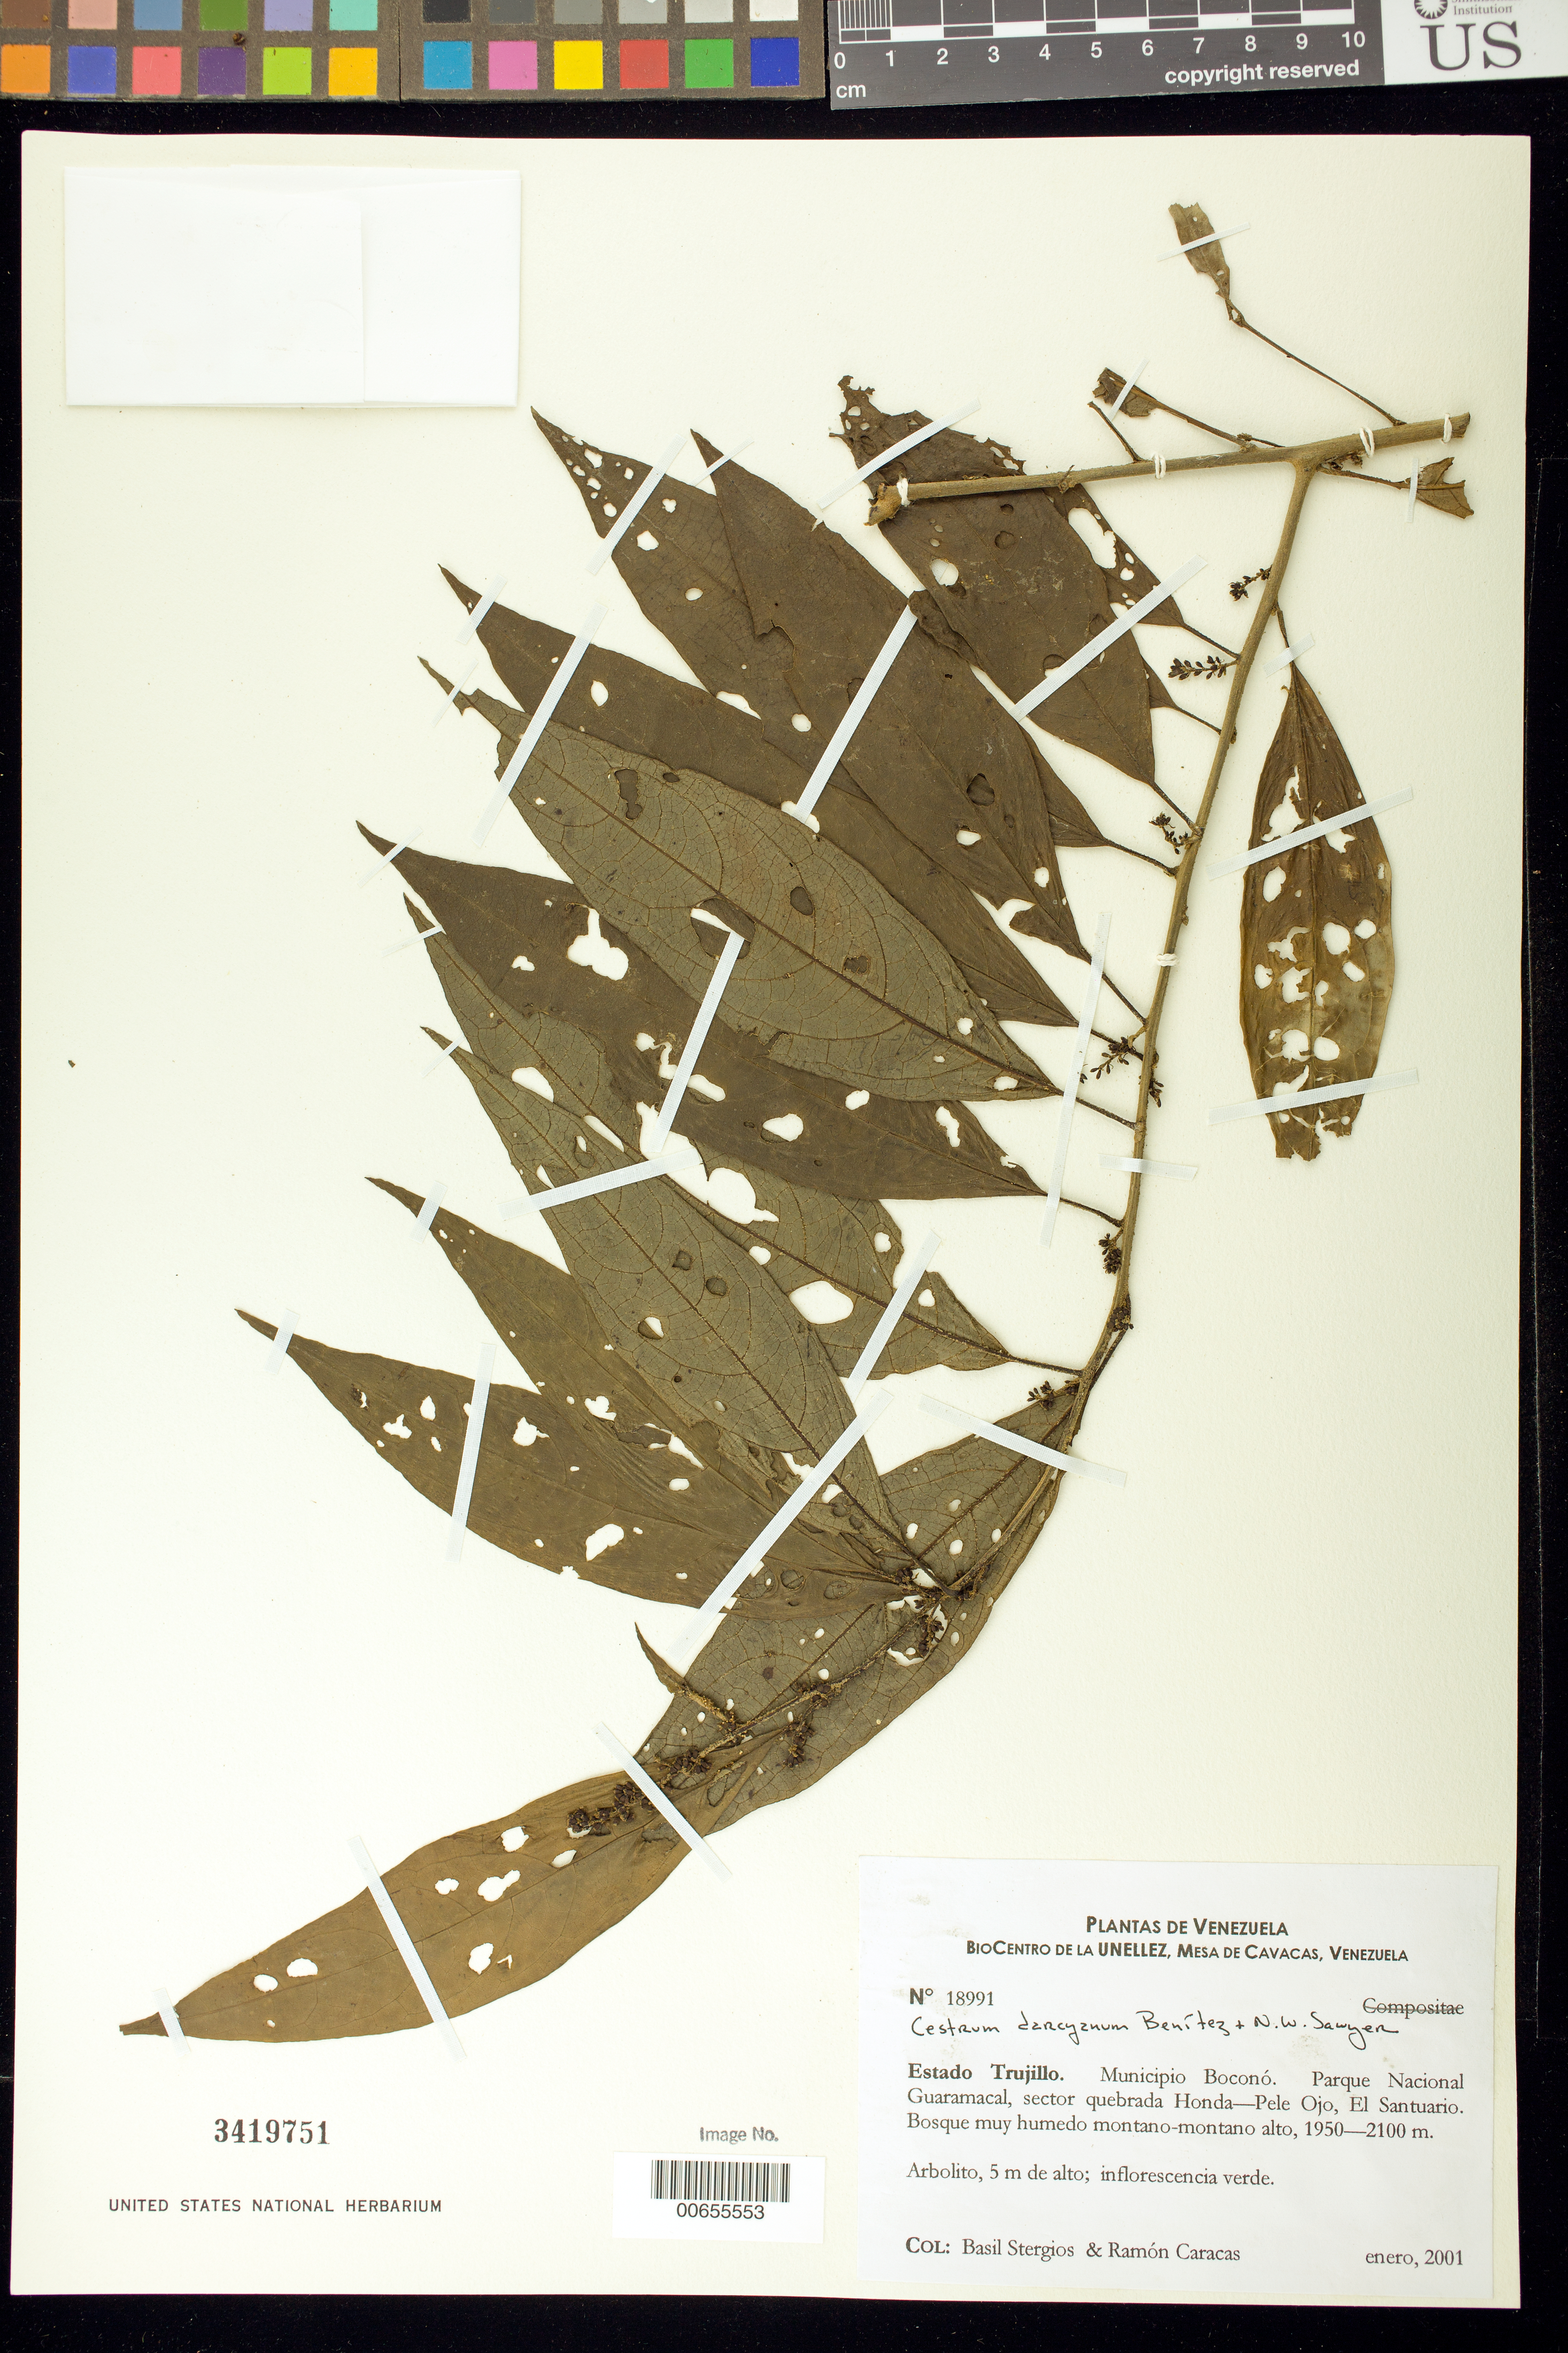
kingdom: Plantae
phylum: Tracheophyta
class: Magnoliopsida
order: Solanales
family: Solanaceae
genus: Cestrum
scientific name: Cestrum darcyanum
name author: Benítez & N.W. Sawyer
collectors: B. G. Stergios & R. Caracas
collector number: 18991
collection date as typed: Jan 2001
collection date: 2001-01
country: Venezuela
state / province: Trujillo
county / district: Boconó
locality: Parque Nacional Guaramacal, sector quebrada Honda-Pele Ojo, El Santuario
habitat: Bosque muy húmedo montano-montano alto.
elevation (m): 1950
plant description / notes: MY, PORT, US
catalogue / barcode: US 3419751